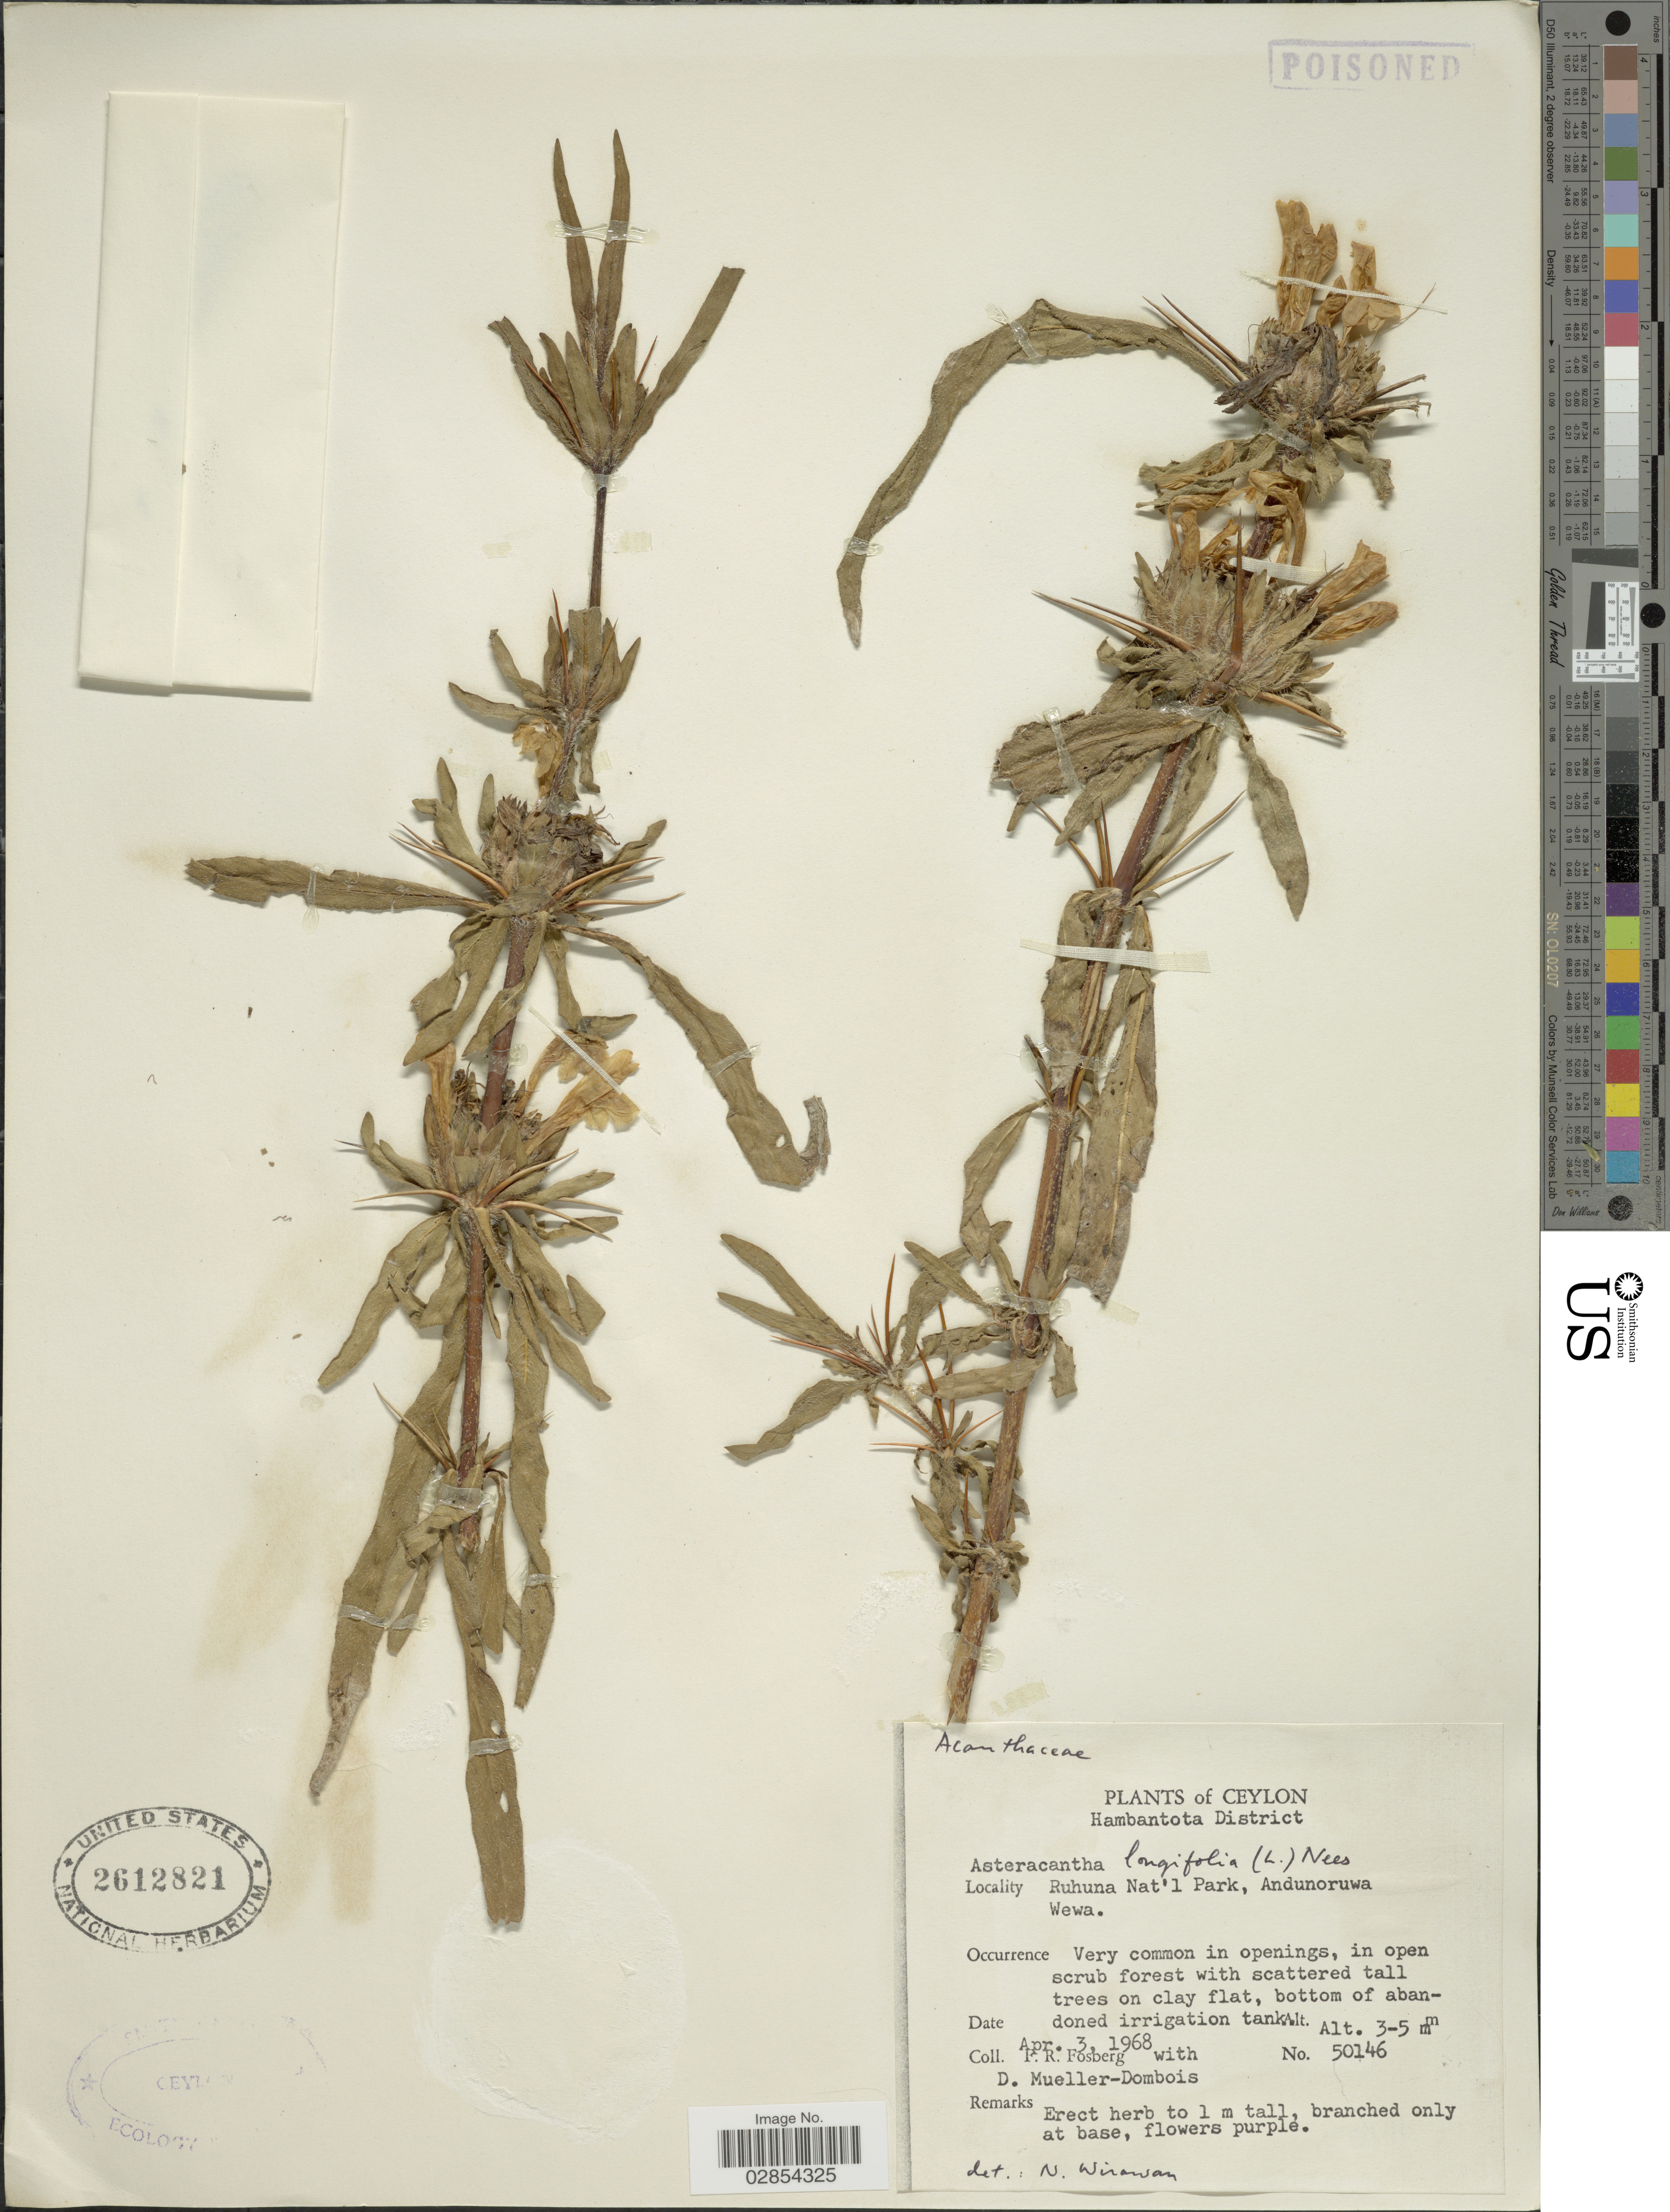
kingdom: Plantae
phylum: Tracheophyta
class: Magnoliopsida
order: Lamiales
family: Acanthaceae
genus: Asteracantha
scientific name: Asteracantha auriculata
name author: Nees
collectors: F. R. Fosberg & D. Mueller-Dombois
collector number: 50146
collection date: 1968-04-03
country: Sri Lanka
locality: Ceylon. Hambantota District. Ruhuna Nat'l Park, Andunoruwa Wewa.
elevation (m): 3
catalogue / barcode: US 2612821